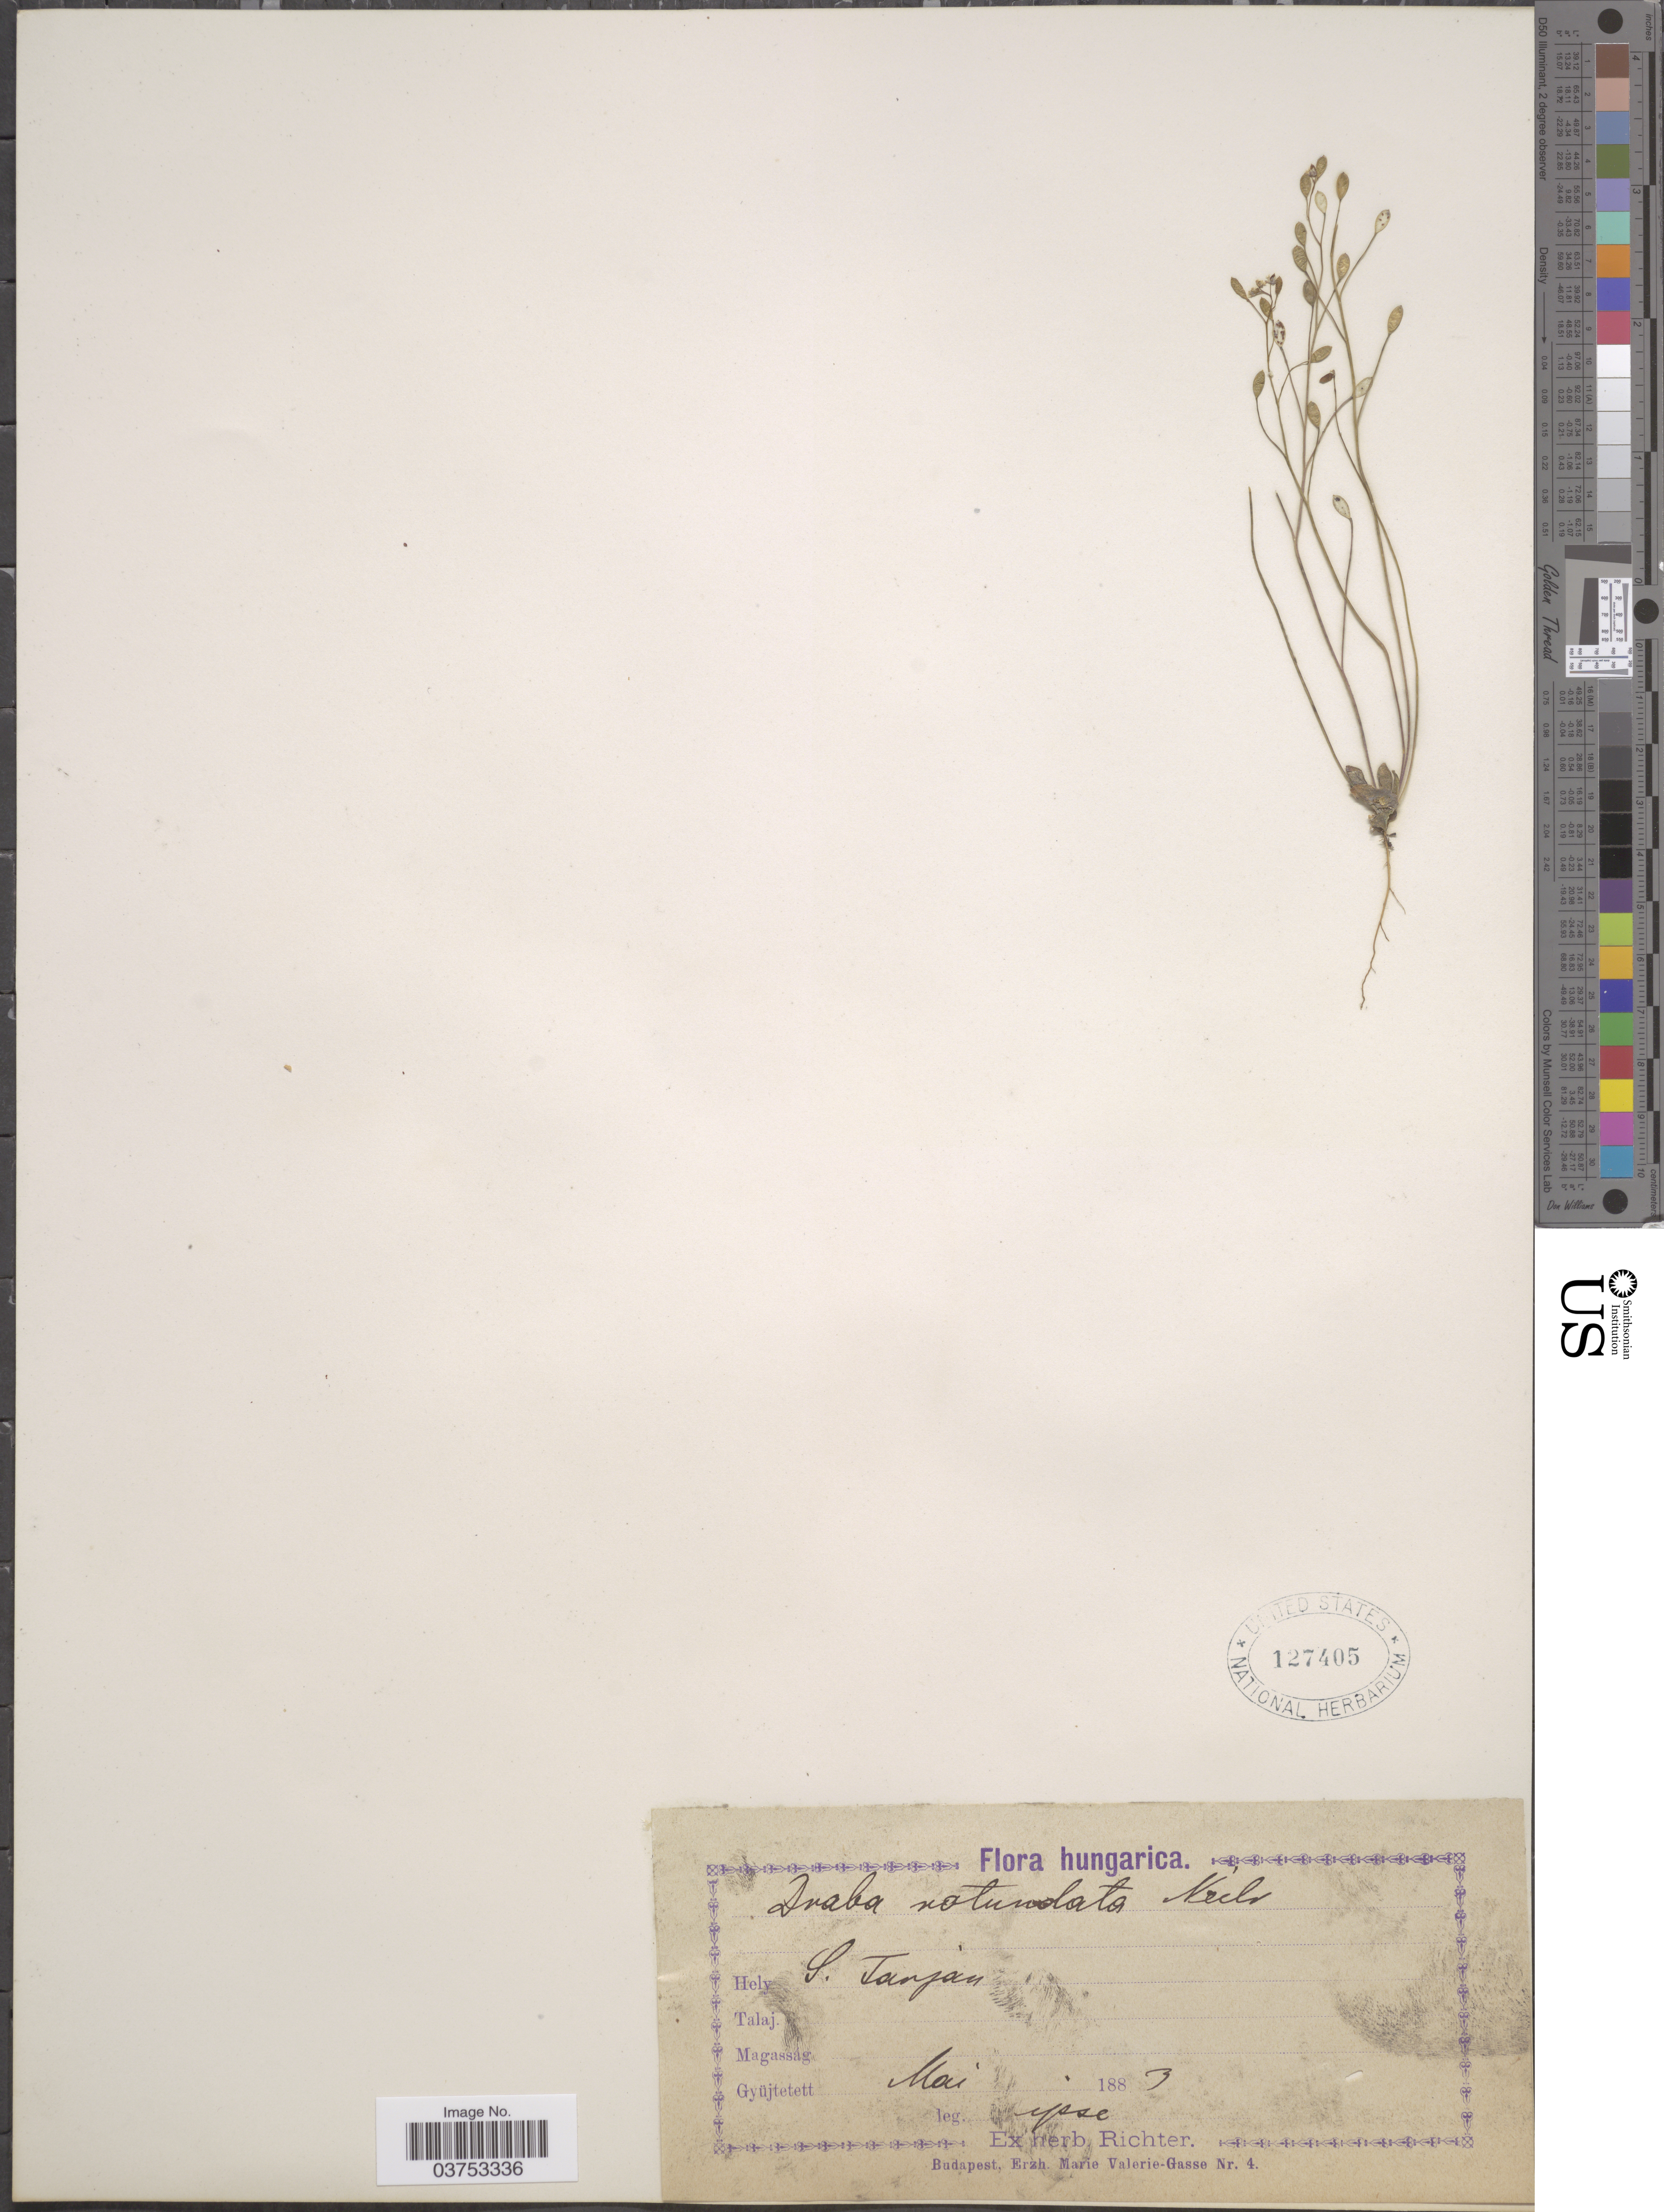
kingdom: Plantae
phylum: Tracheophyta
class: Magnoliopsida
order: Brassicales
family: Brassicaceae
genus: Draba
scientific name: Draba rotundata ined.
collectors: -- Richter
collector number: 4?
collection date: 1883-05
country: Hungary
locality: Hungarica. S. Tarjan.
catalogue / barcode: US 127405